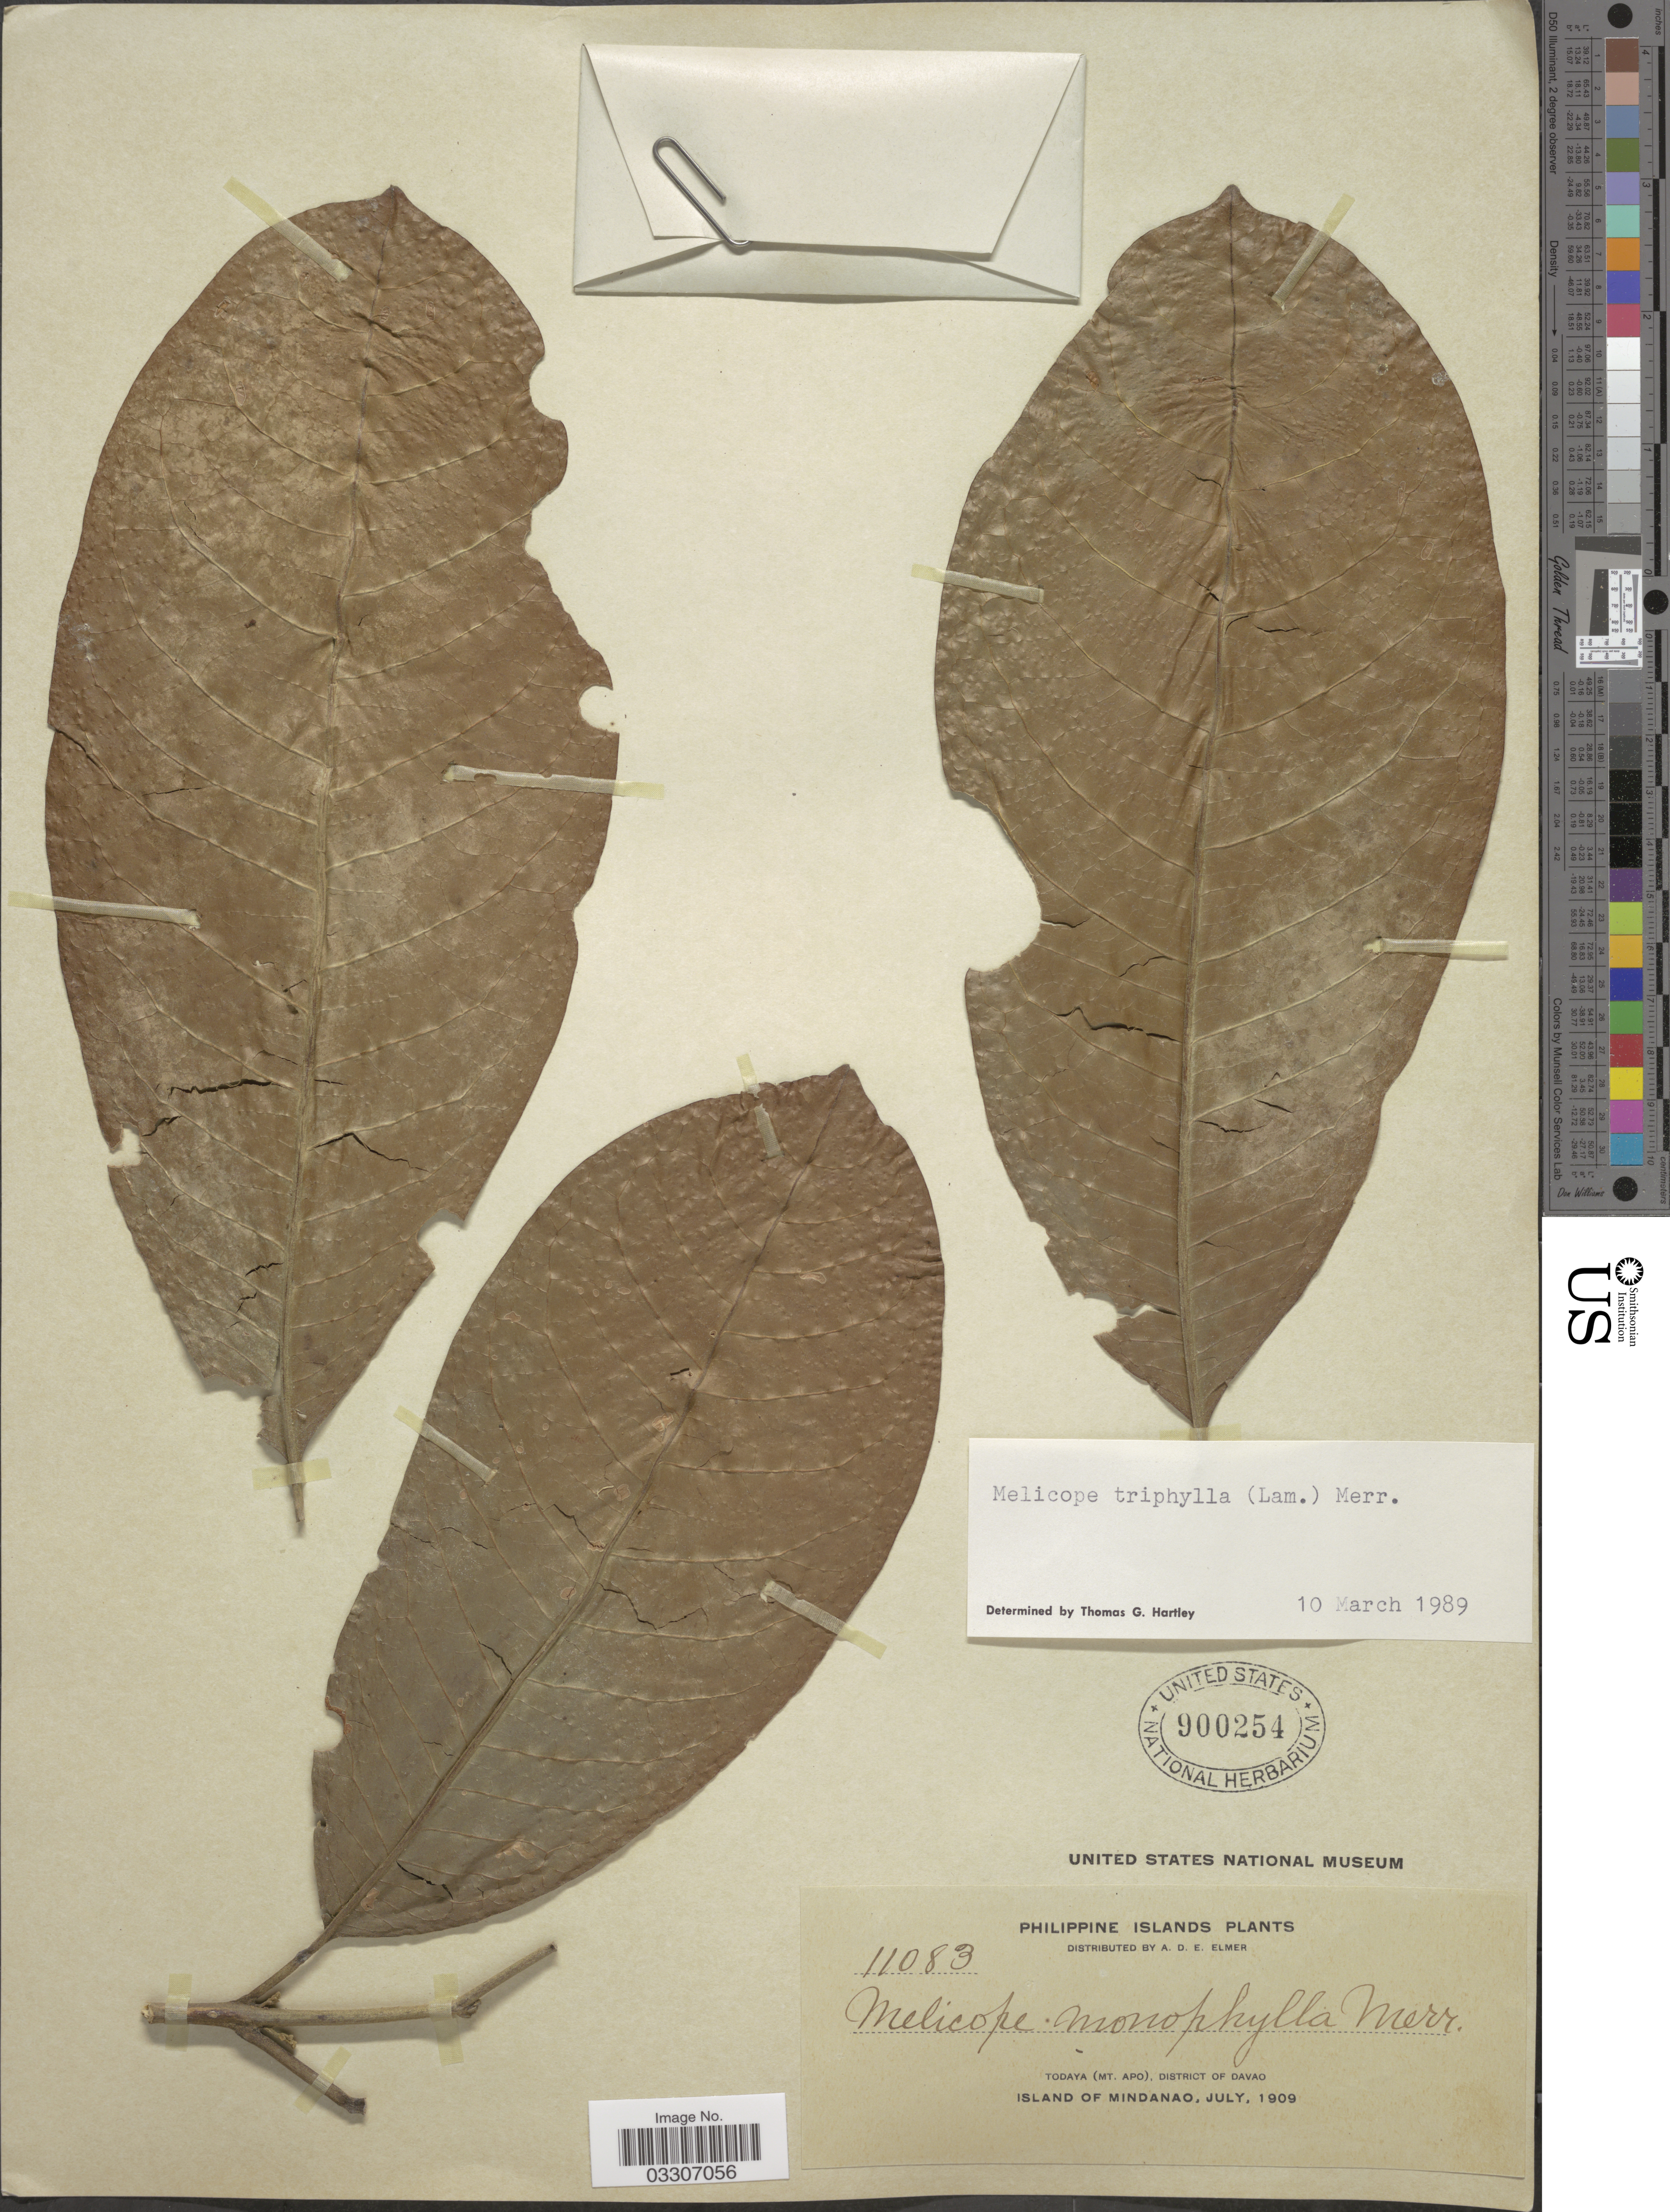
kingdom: Plantae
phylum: Tracheophyta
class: Magnoliopsida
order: Sapindales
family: Rutaceae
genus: Melicope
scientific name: Melicope triphylla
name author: (Lam.) Merr.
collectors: A. D. E. Elmer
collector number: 11083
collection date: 1909-07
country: Philippines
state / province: Davao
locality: Todaya (Mt. Apo), District of Davao, Island of Mindanao.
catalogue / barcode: US 900254